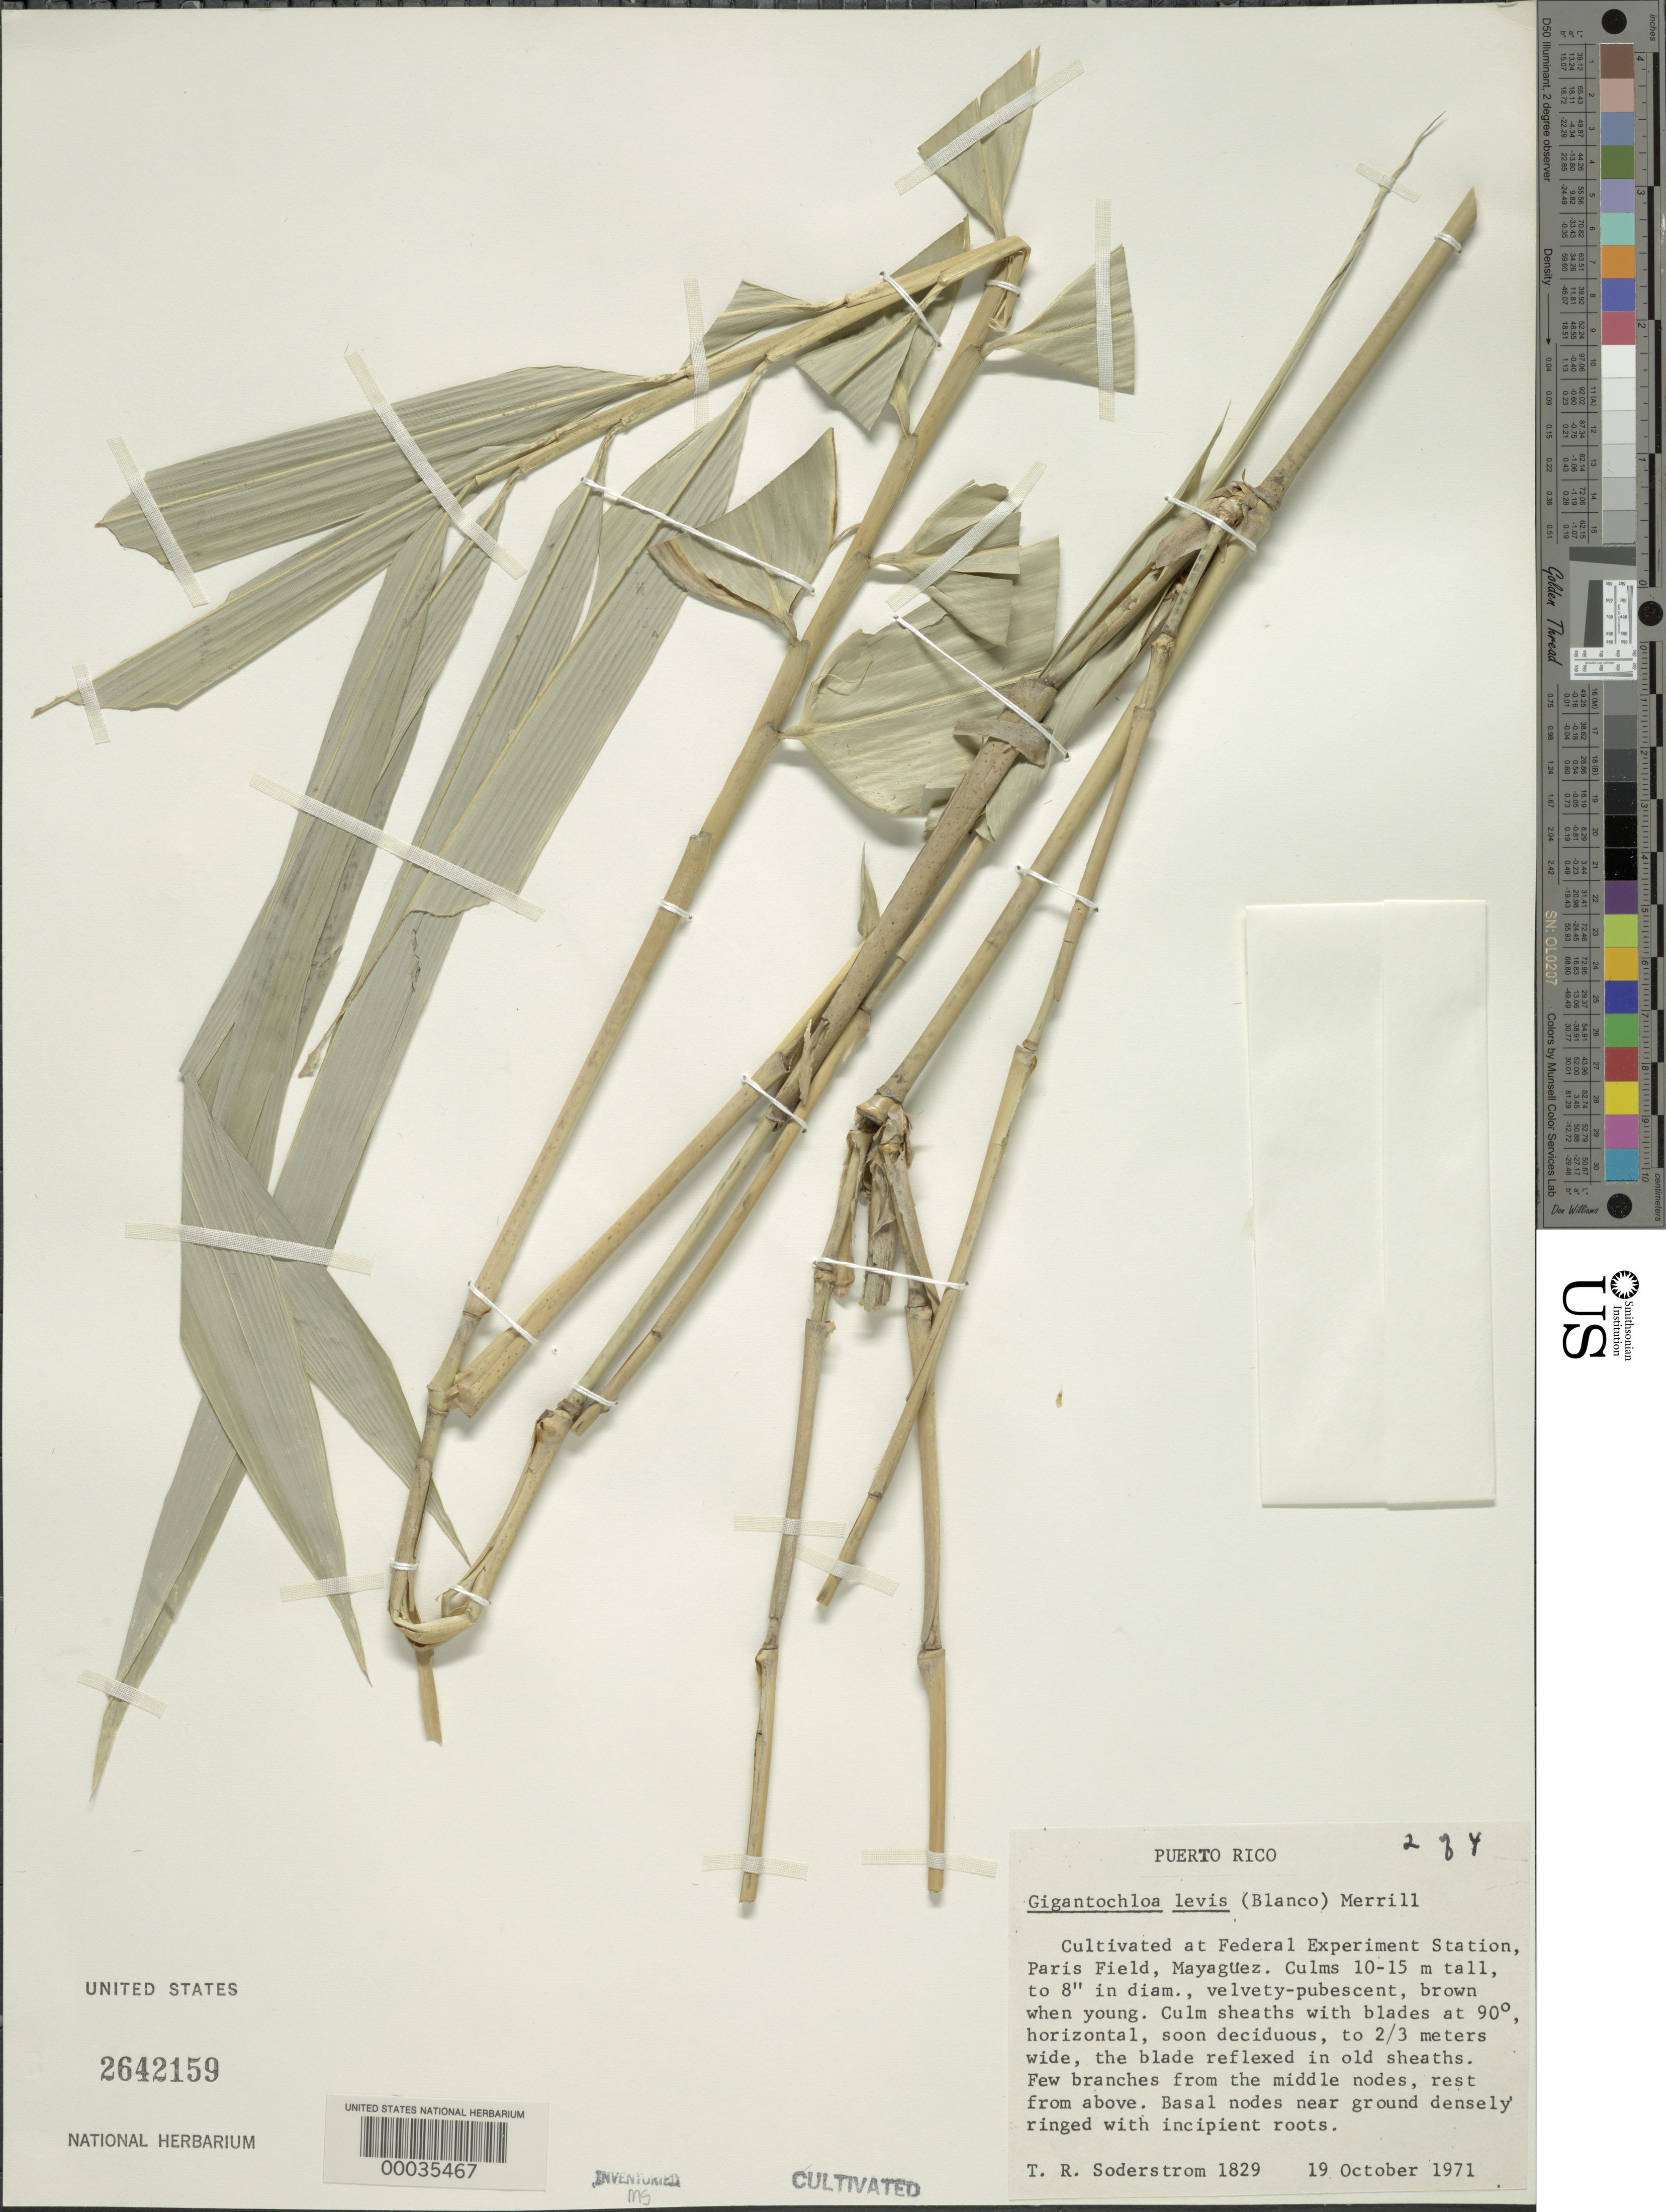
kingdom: Plantae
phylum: Tracheophyta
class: Liliopsida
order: Poales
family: Poaceae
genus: Dendrocalamus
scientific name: Dendrocalamus laevis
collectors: T. R. Soderstrom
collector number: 1829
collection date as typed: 19 Oct 1971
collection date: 1971-10-19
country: Puerto Rico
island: Greater Antilles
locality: Federal experimental station, paris field-mayaguez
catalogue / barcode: US 2642159